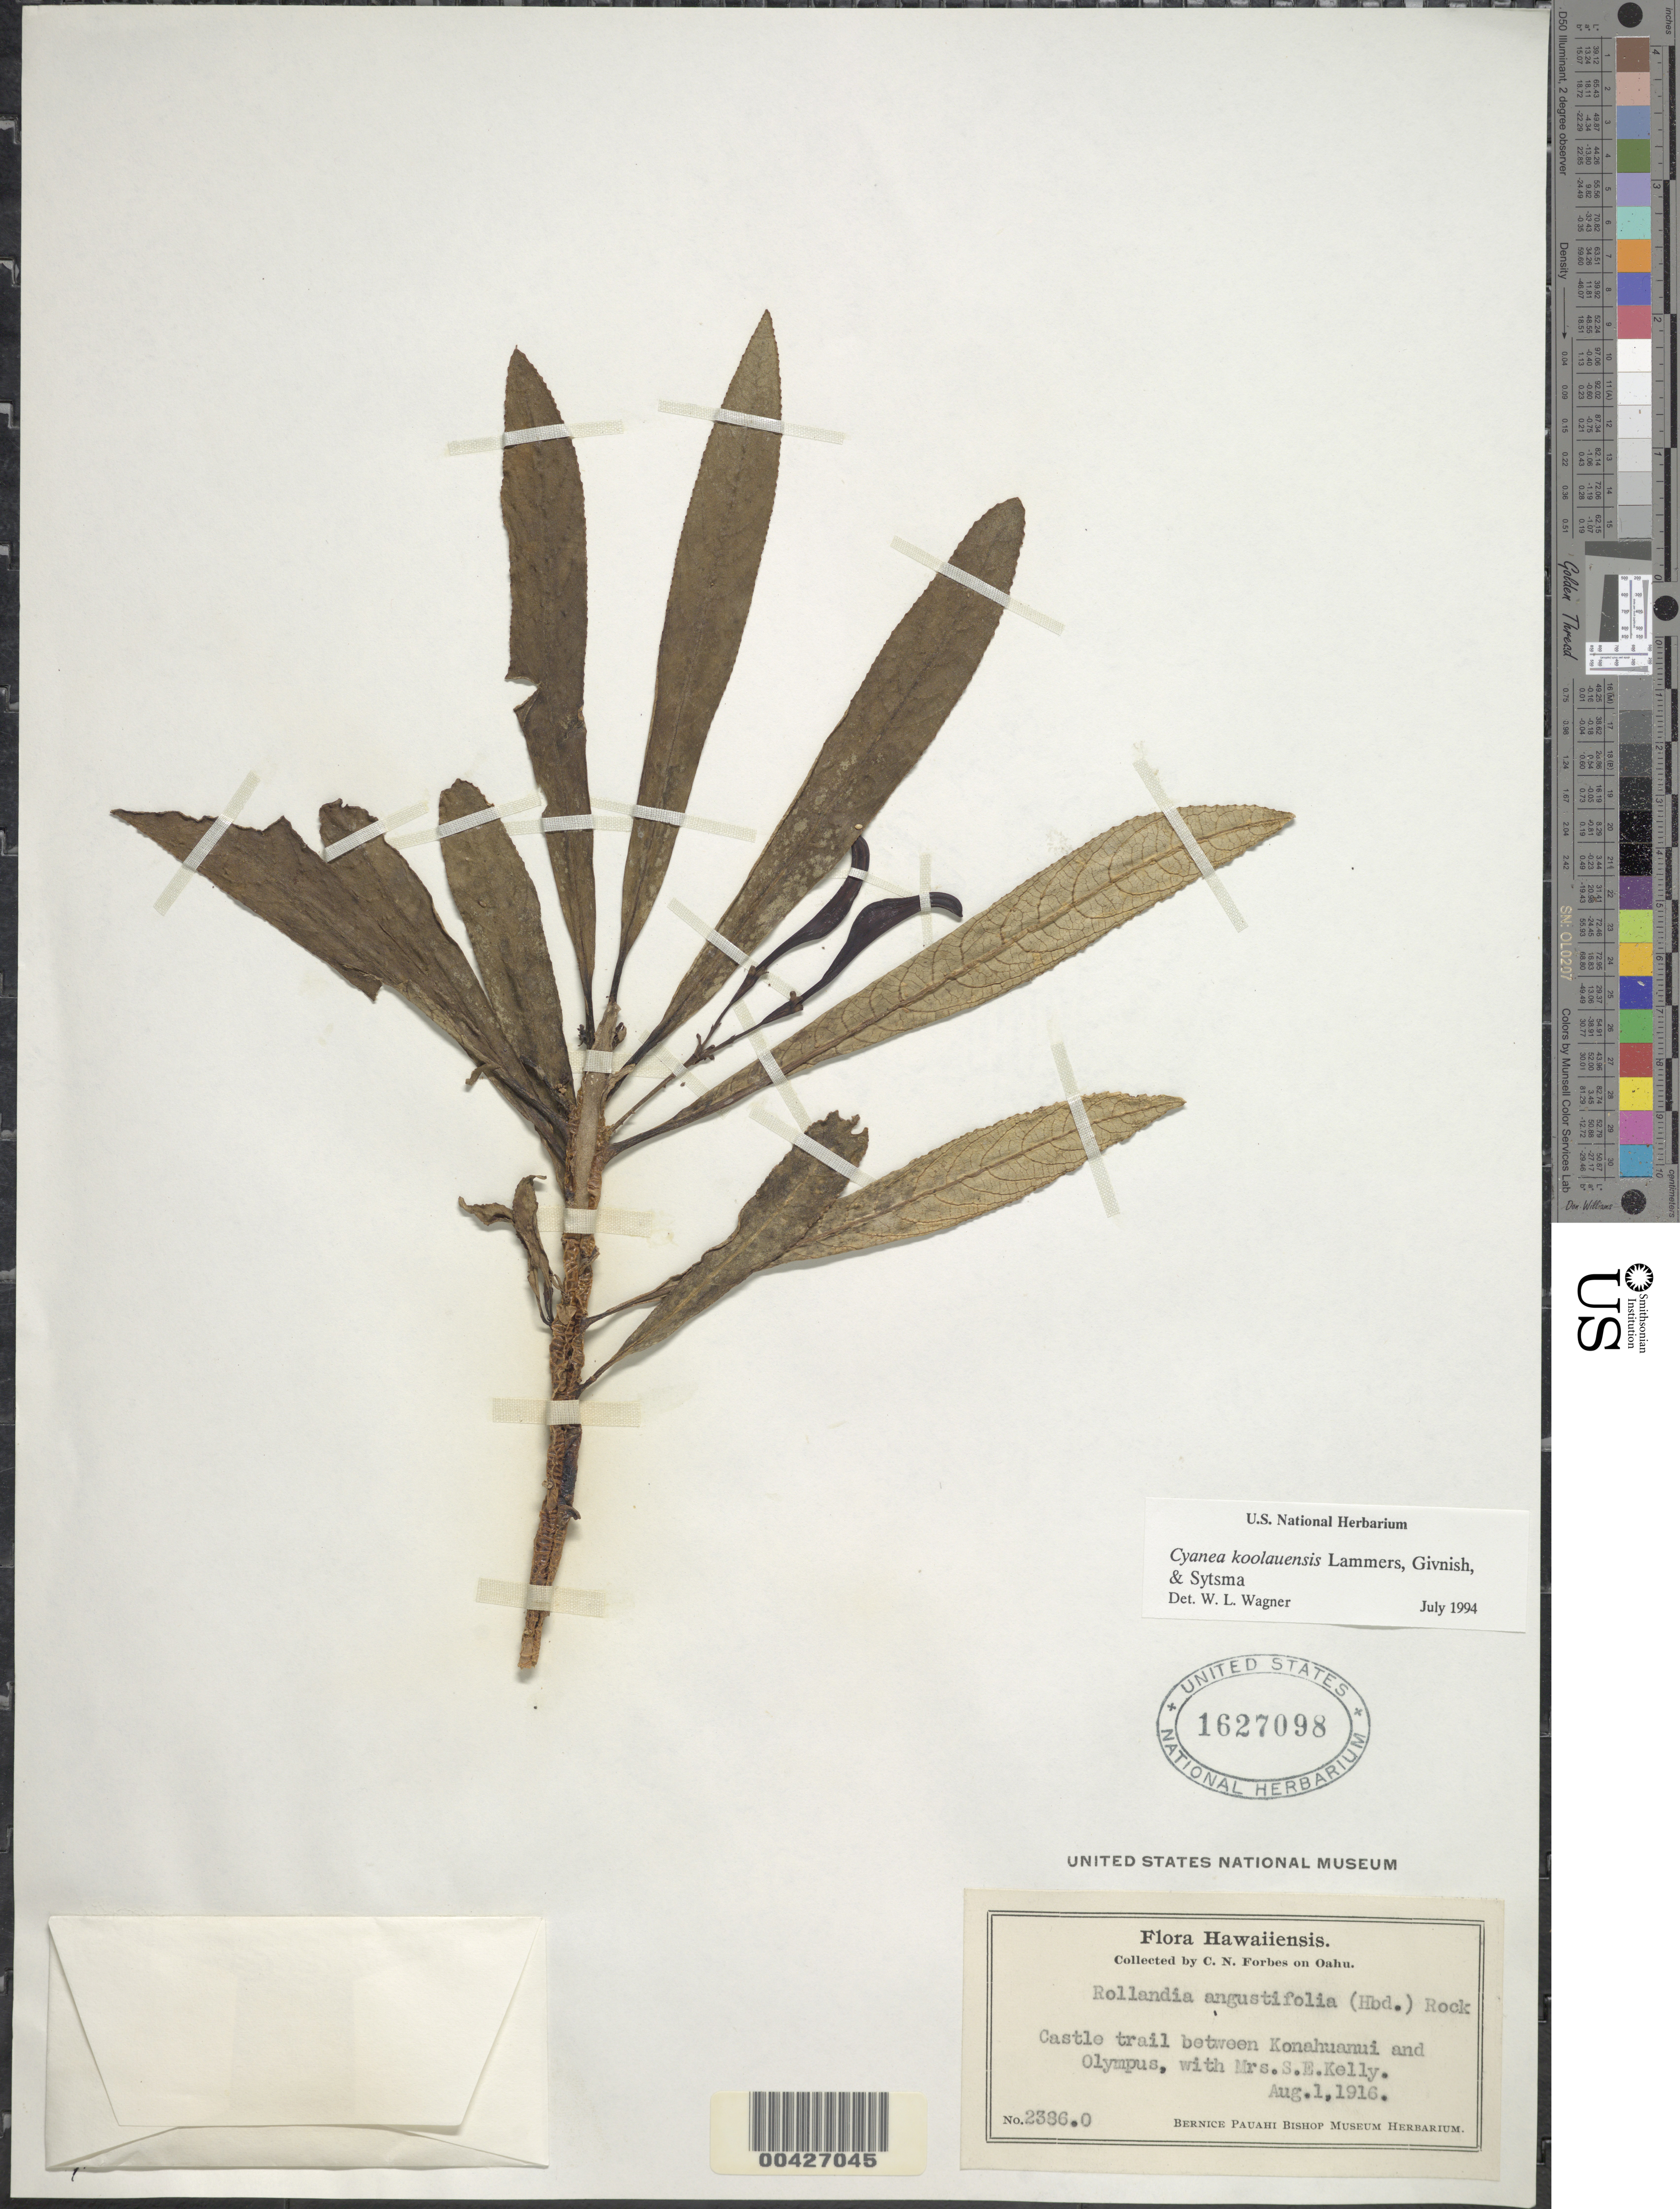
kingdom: Plantae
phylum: Tracheophyta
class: Magnoliopsida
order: Asterales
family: Campanulaceae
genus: Cyanea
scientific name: Cyanea koolauensis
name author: Lammers et al.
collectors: C. N. Forbes & S. Kelly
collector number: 2386.O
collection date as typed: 1 Aug 1916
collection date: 1916-08-01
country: United States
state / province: Hawaii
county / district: Honolulu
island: Oahu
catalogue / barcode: US 1627098